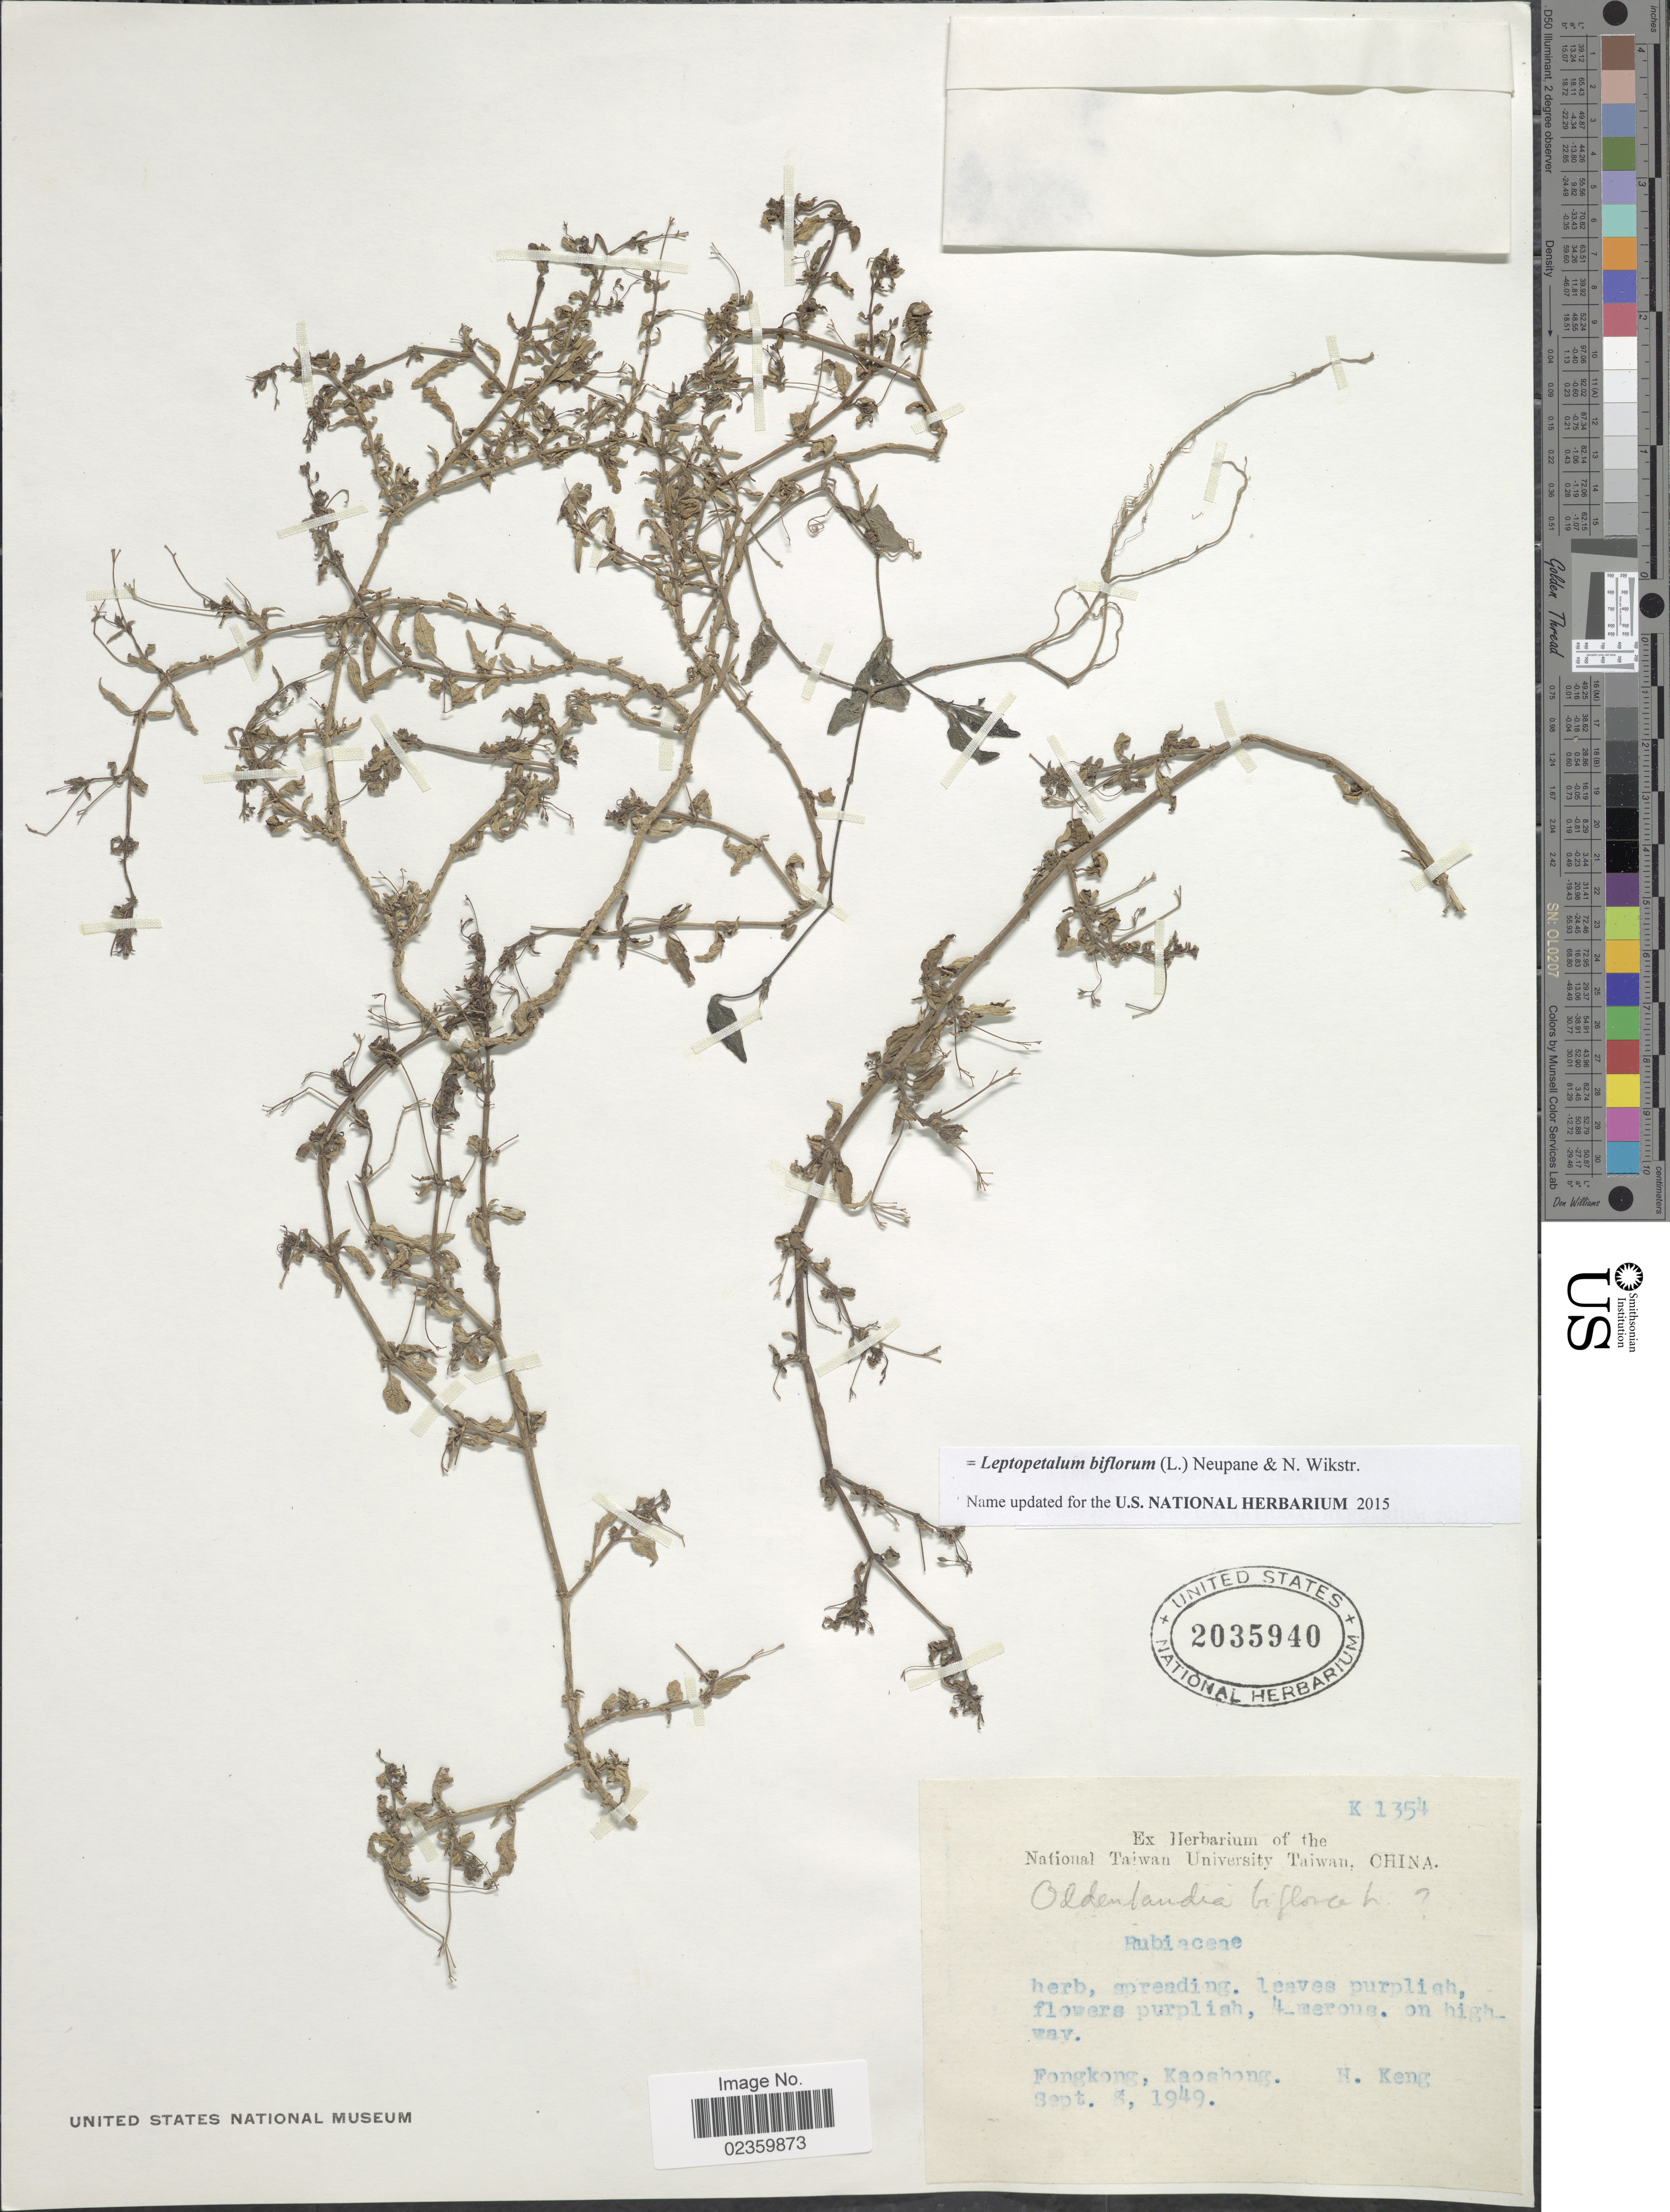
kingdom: Plantae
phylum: Tracheophyta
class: Magnoliopsida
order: Gentianales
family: Rubiaceae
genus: Leptopetalum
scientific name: Leptopetalum biflorum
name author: (L.) Neupane & N. Wikstr.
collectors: H. Keng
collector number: K1354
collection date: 1949-09-08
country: Taiwan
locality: Fongkong, Kaoshong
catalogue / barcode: US 2035940